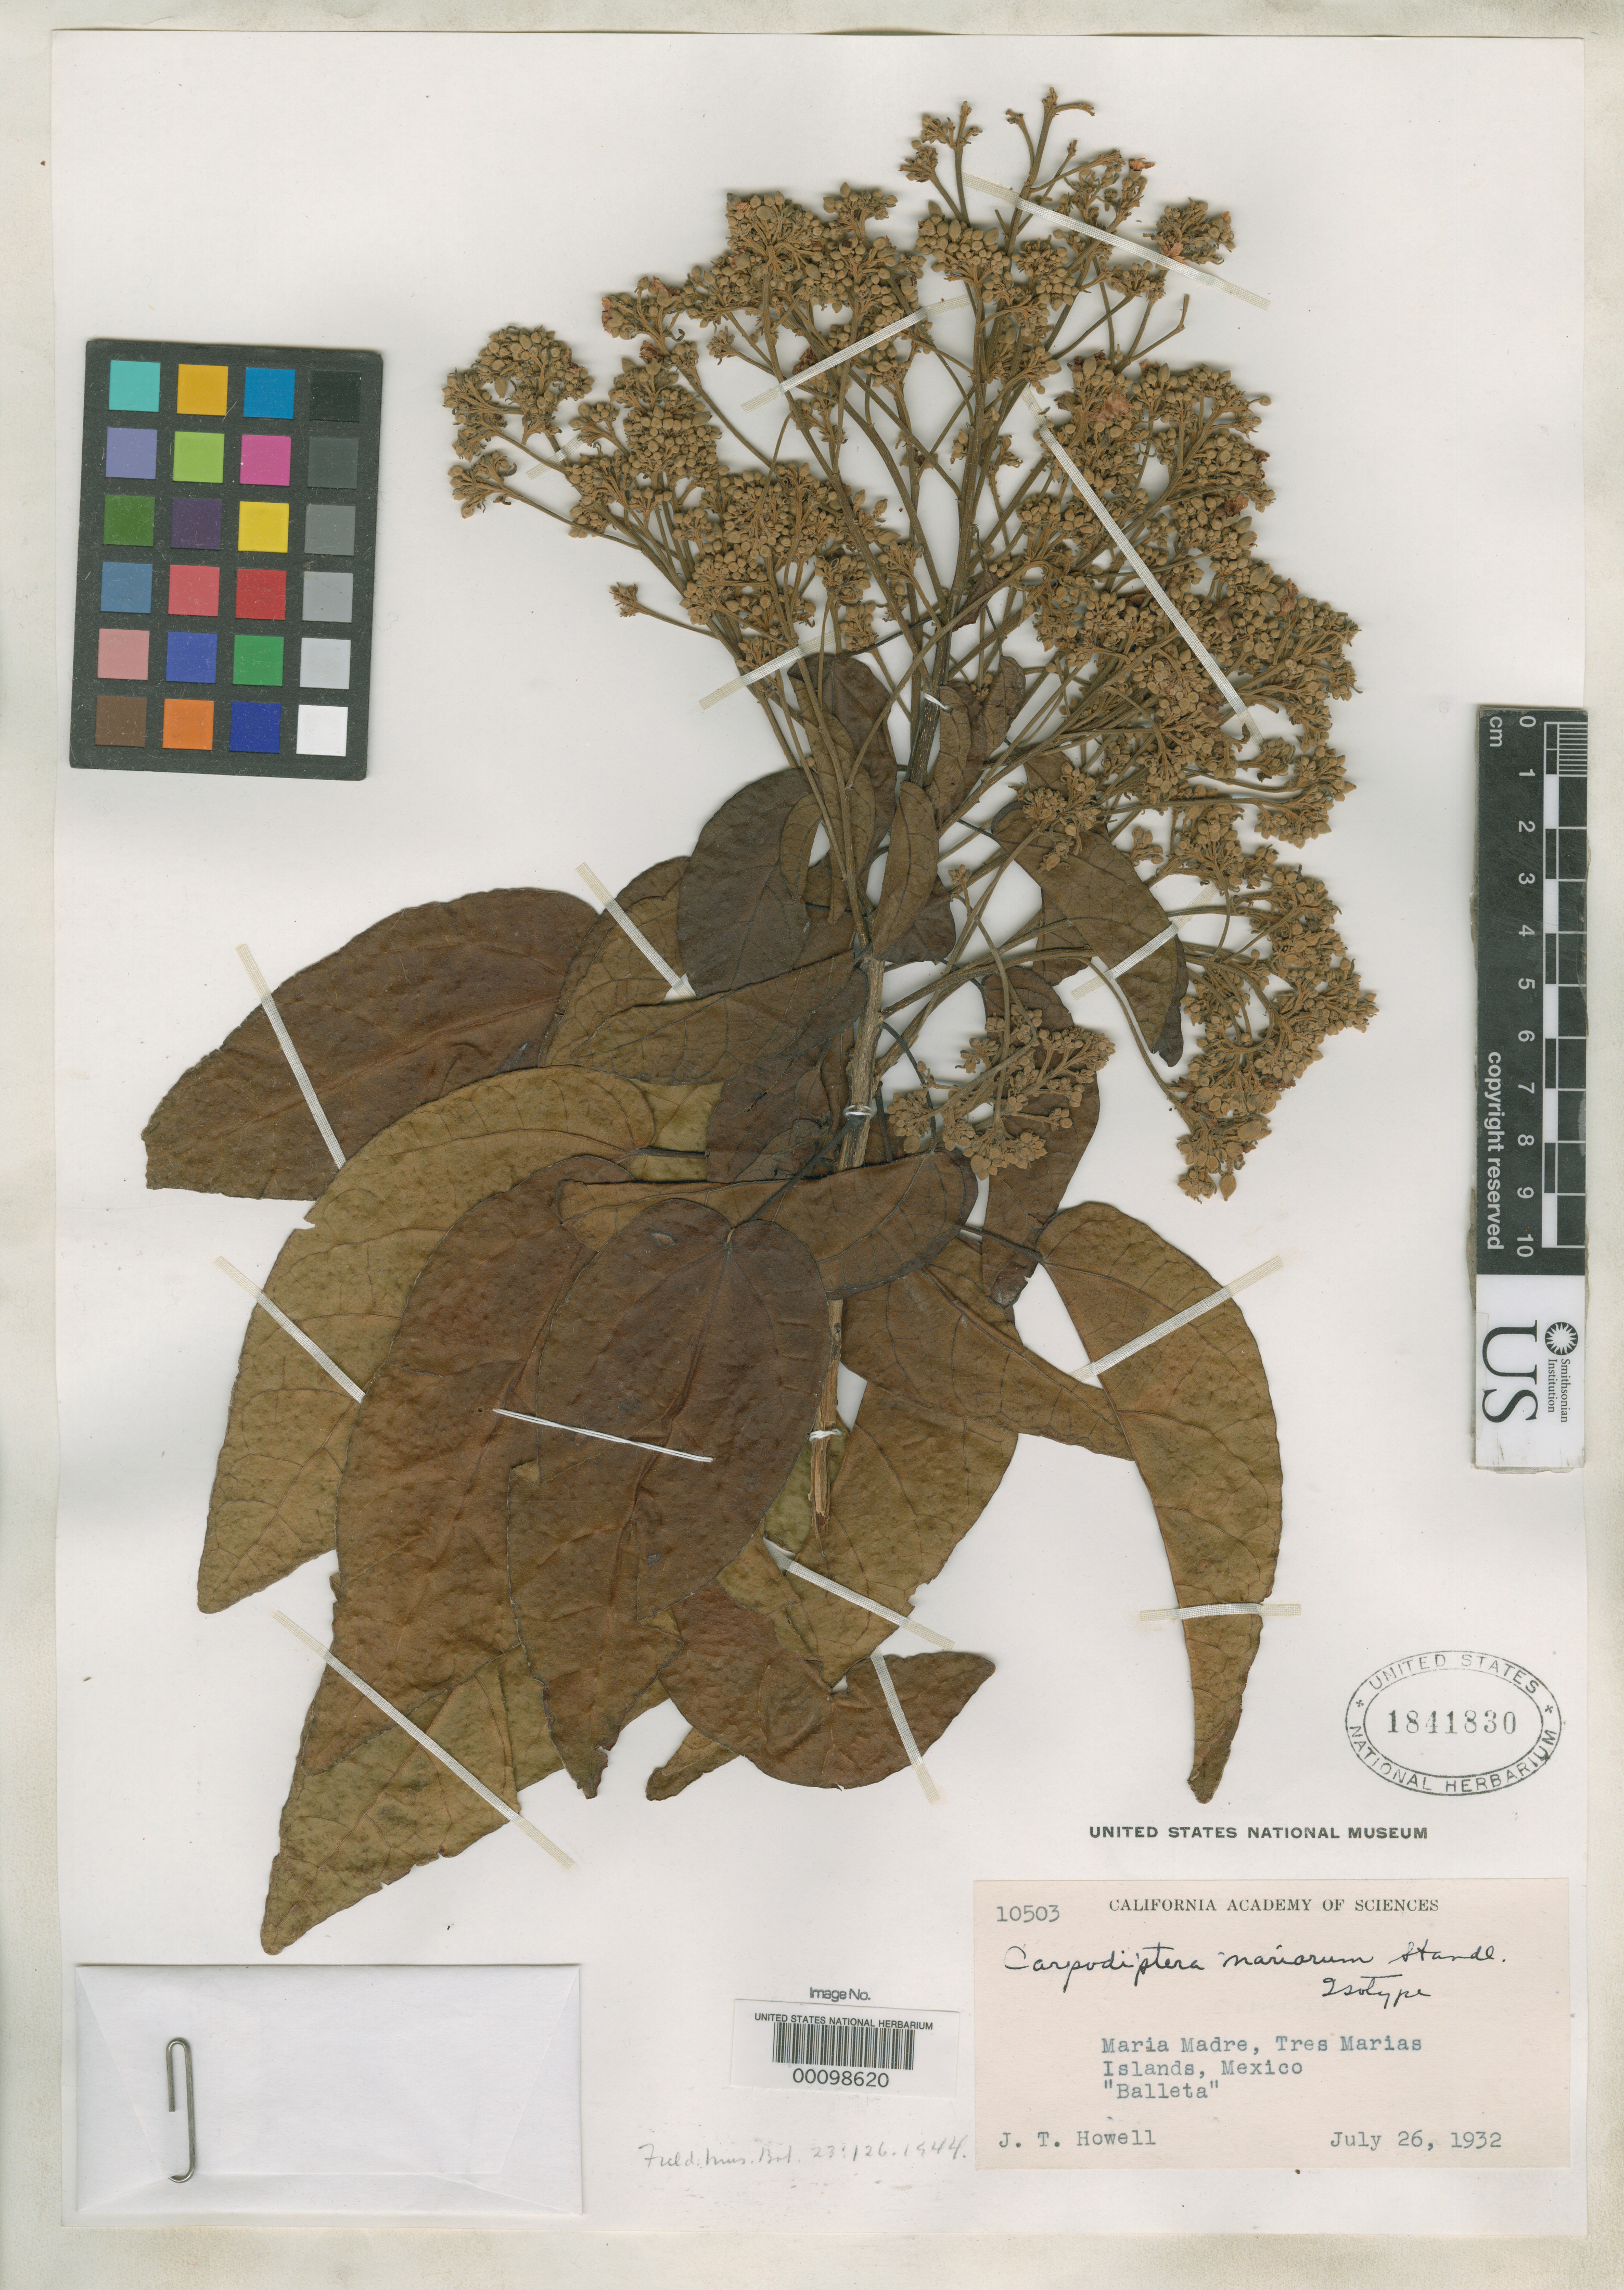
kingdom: Plantae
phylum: Tracheophyta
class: Magnoliopsida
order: Malvales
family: Malvaceae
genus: Carpodiptera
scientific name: Carpodiptera mariarum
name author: Standl.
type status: Isotype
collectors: J. T. Howell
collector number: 10503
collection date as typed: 26 Jul 1932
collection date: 1932-07-26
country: Mexico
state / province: Nayarit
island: Maria Madre Island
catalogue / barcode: US 1841830